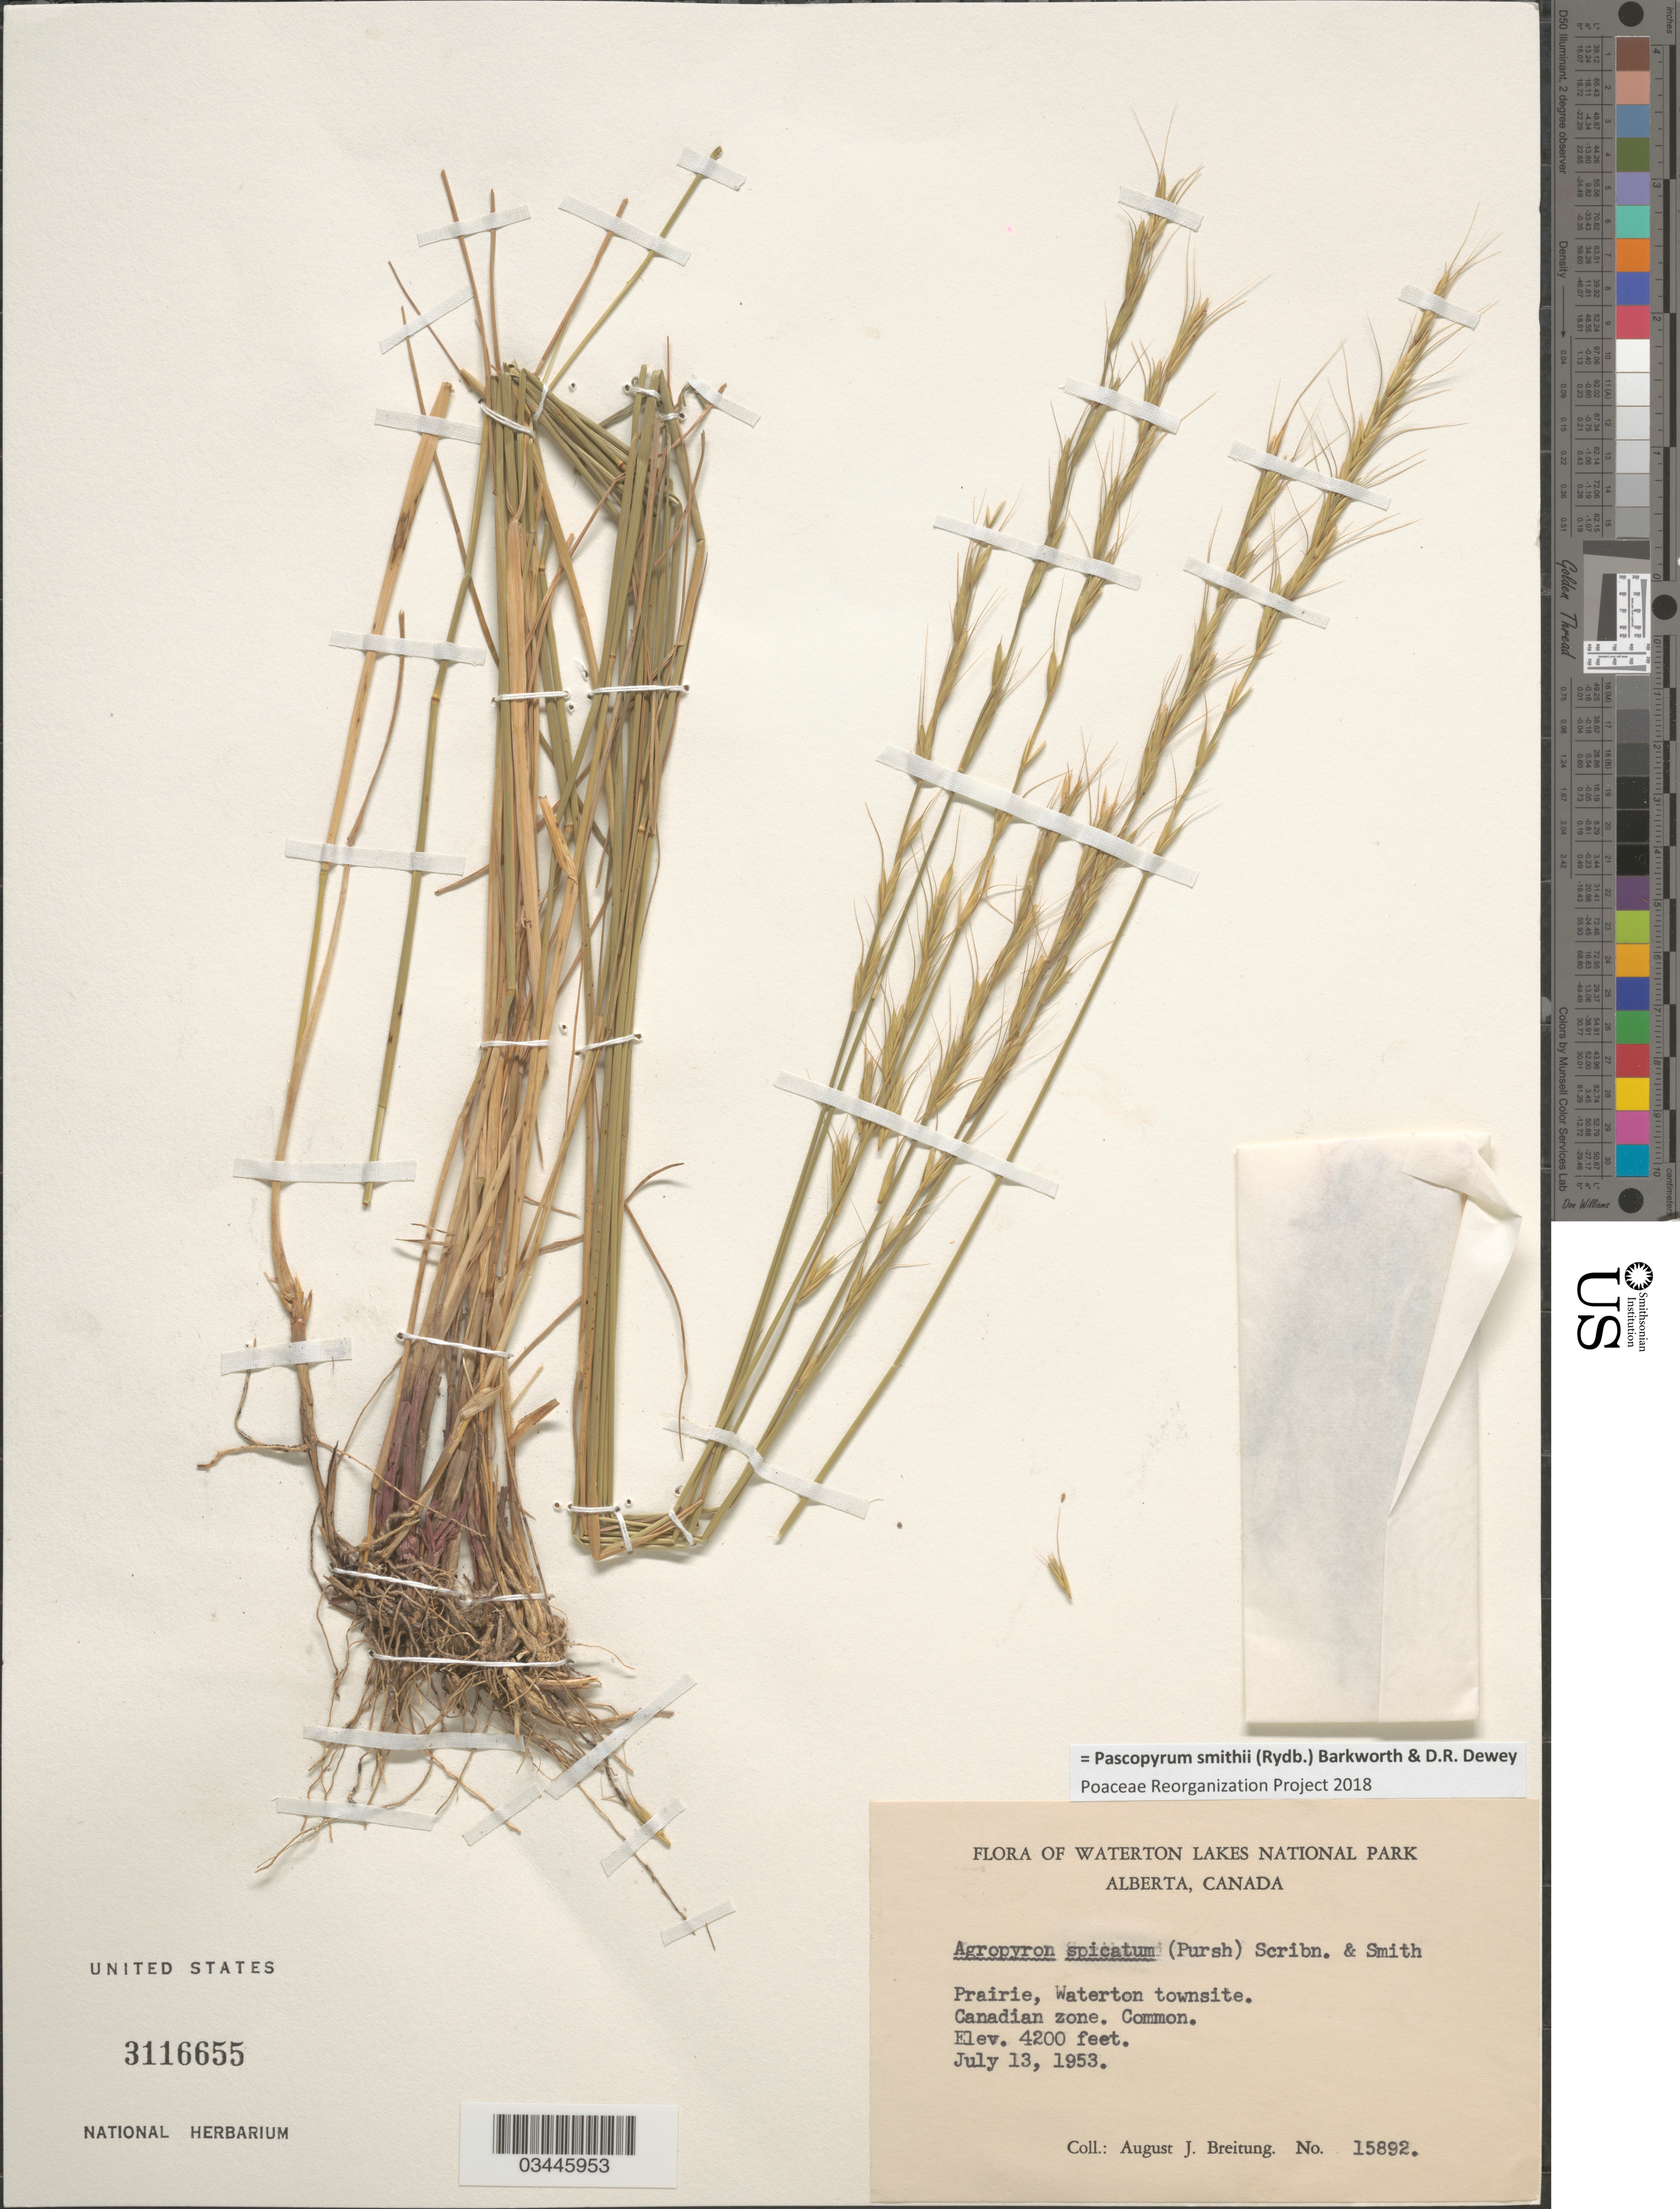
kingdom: Plantae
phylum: Tracheophyta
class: Liliopsida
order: Poales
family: Poaceae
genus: Pascopyrum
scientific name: Pascopyrum smithii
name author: (Rydb.) Barkworth & Dewey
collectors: A. Breitung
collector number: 15892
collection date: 1953-07-13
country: Canada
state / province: Alberta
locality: Waterton Lakes National Park. Prairie, Waterton townsite. Canadian zone.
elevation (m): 1280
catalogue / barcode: US 3116655